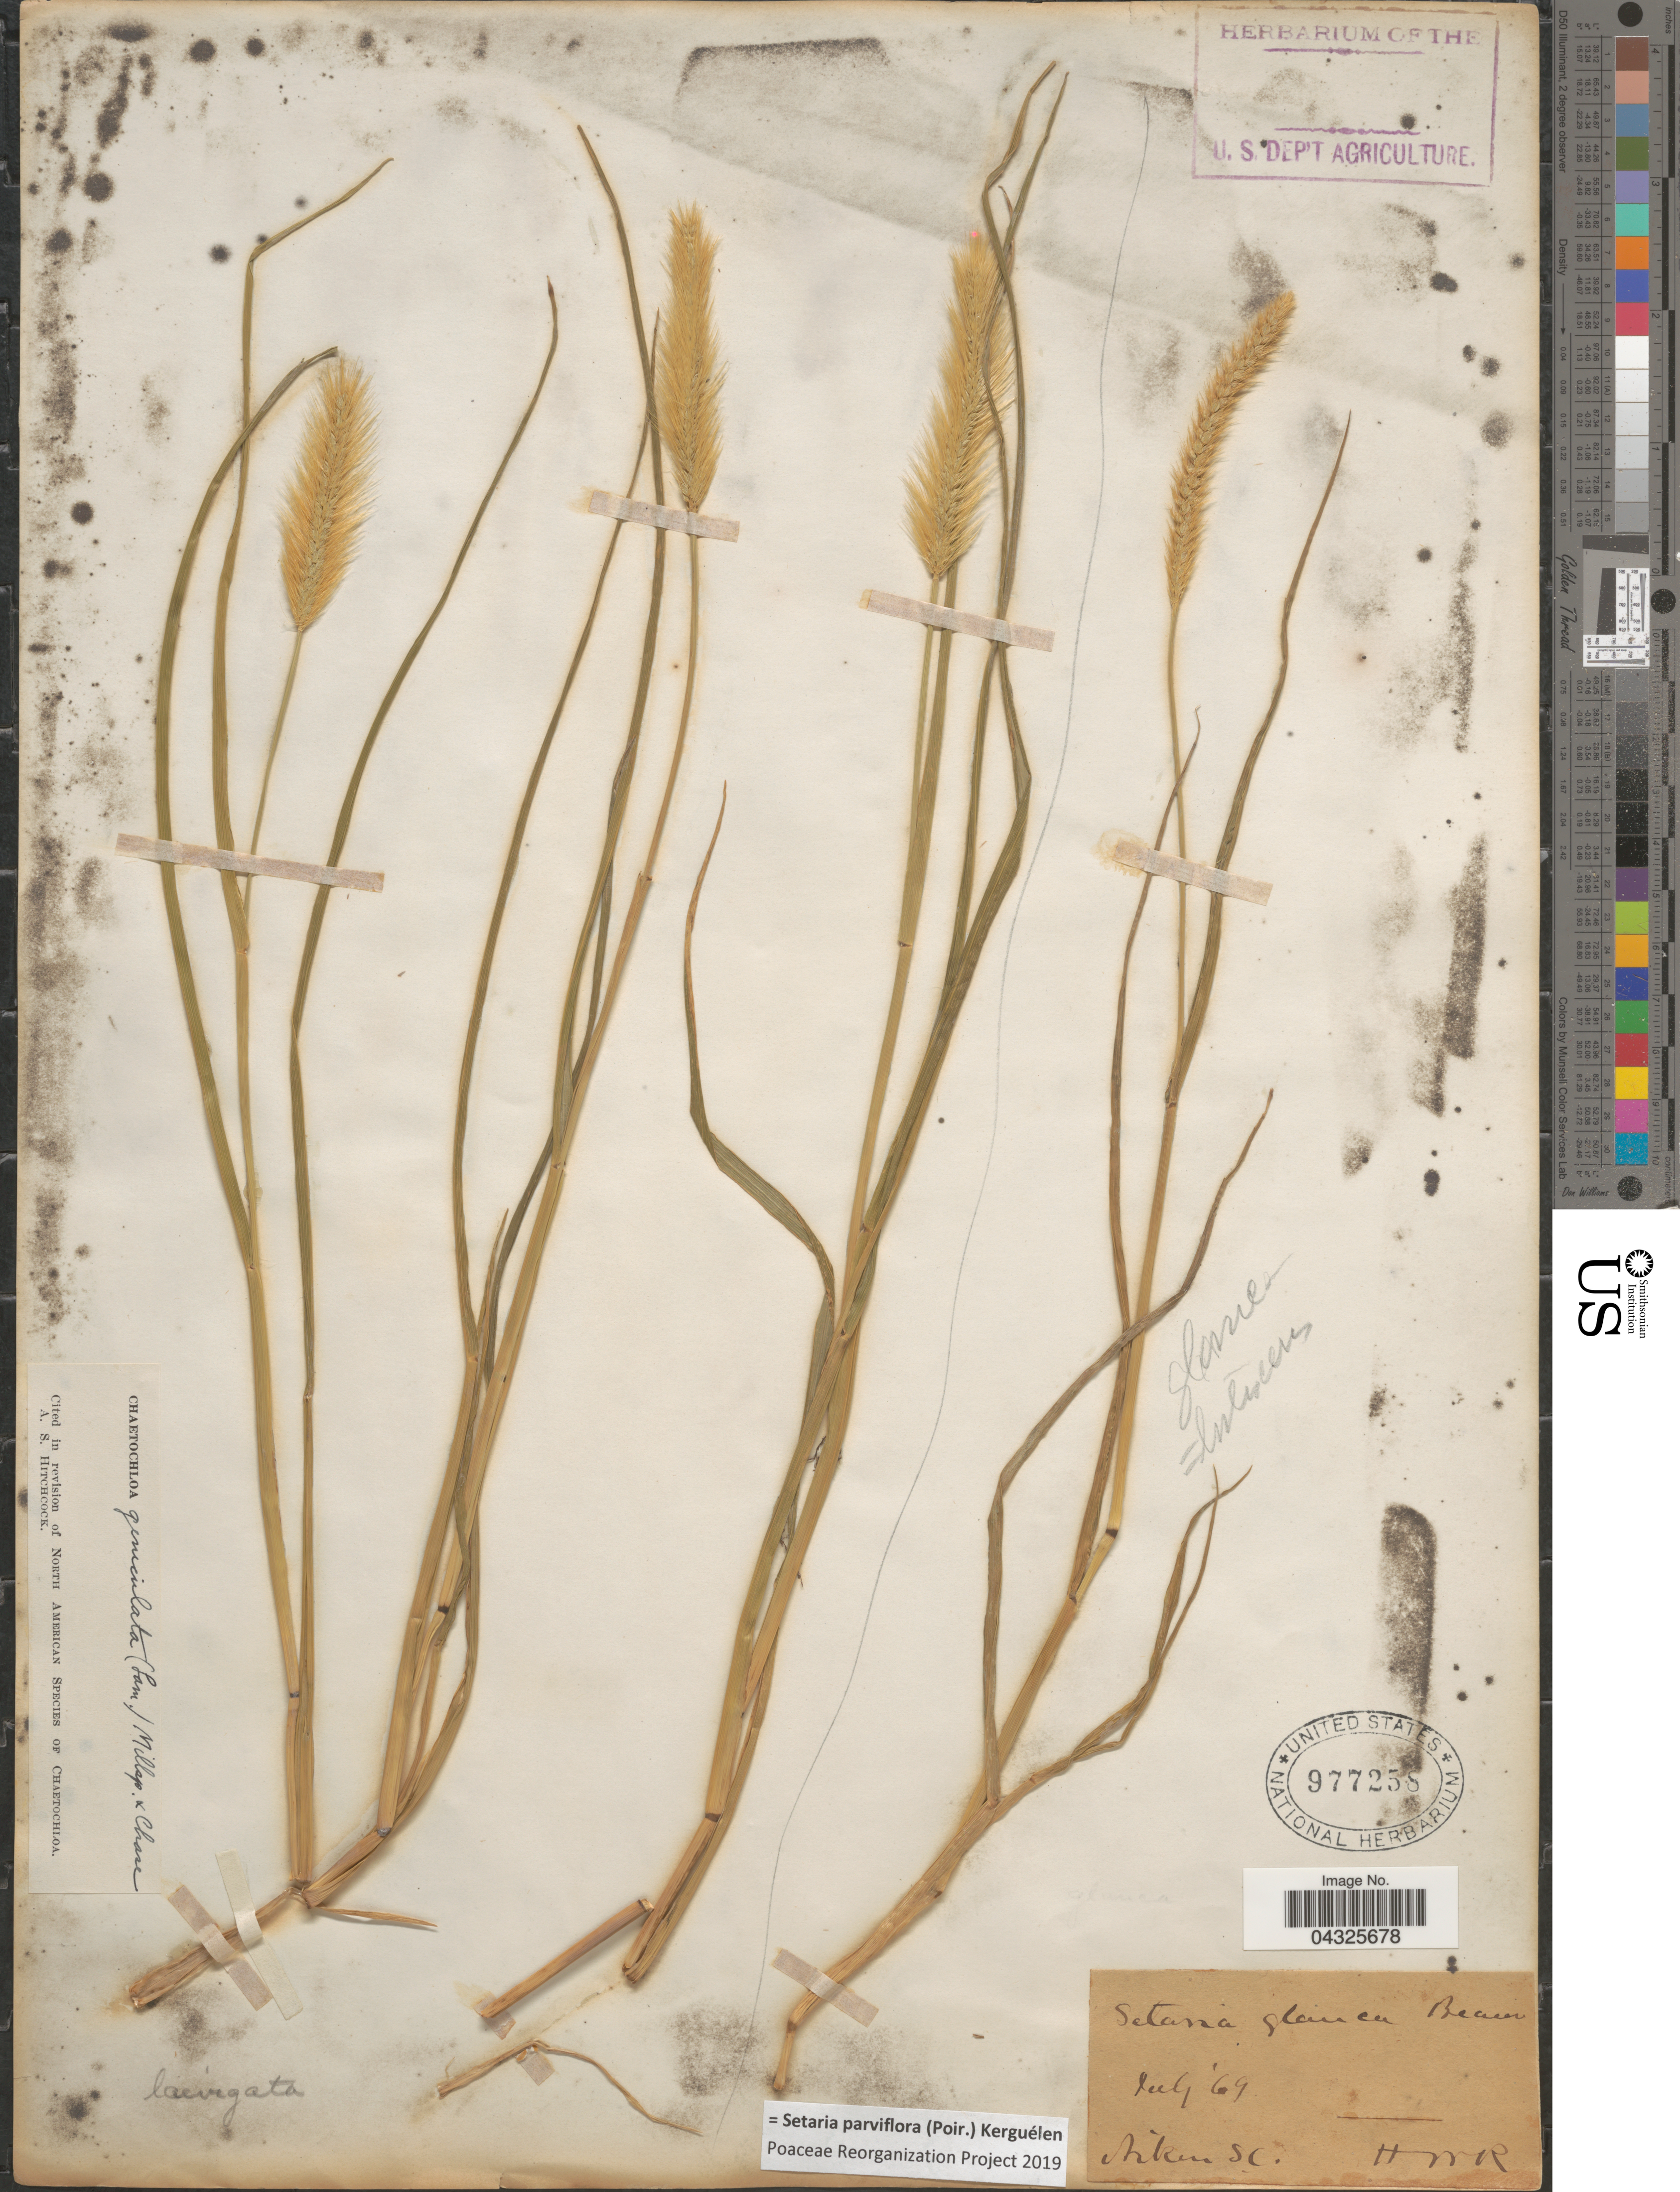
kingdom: Plantae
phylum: Tracheophyta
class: Liliopsida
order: Poales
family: Poaceae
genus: Setaria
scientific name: Setaria parviflora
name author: (Poir.) Kerguélen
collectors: H. W. R.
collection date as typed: Transcribed d/m/y: /7/69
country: United States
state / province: South Carolina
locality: Aiken.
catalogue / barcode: US 977258